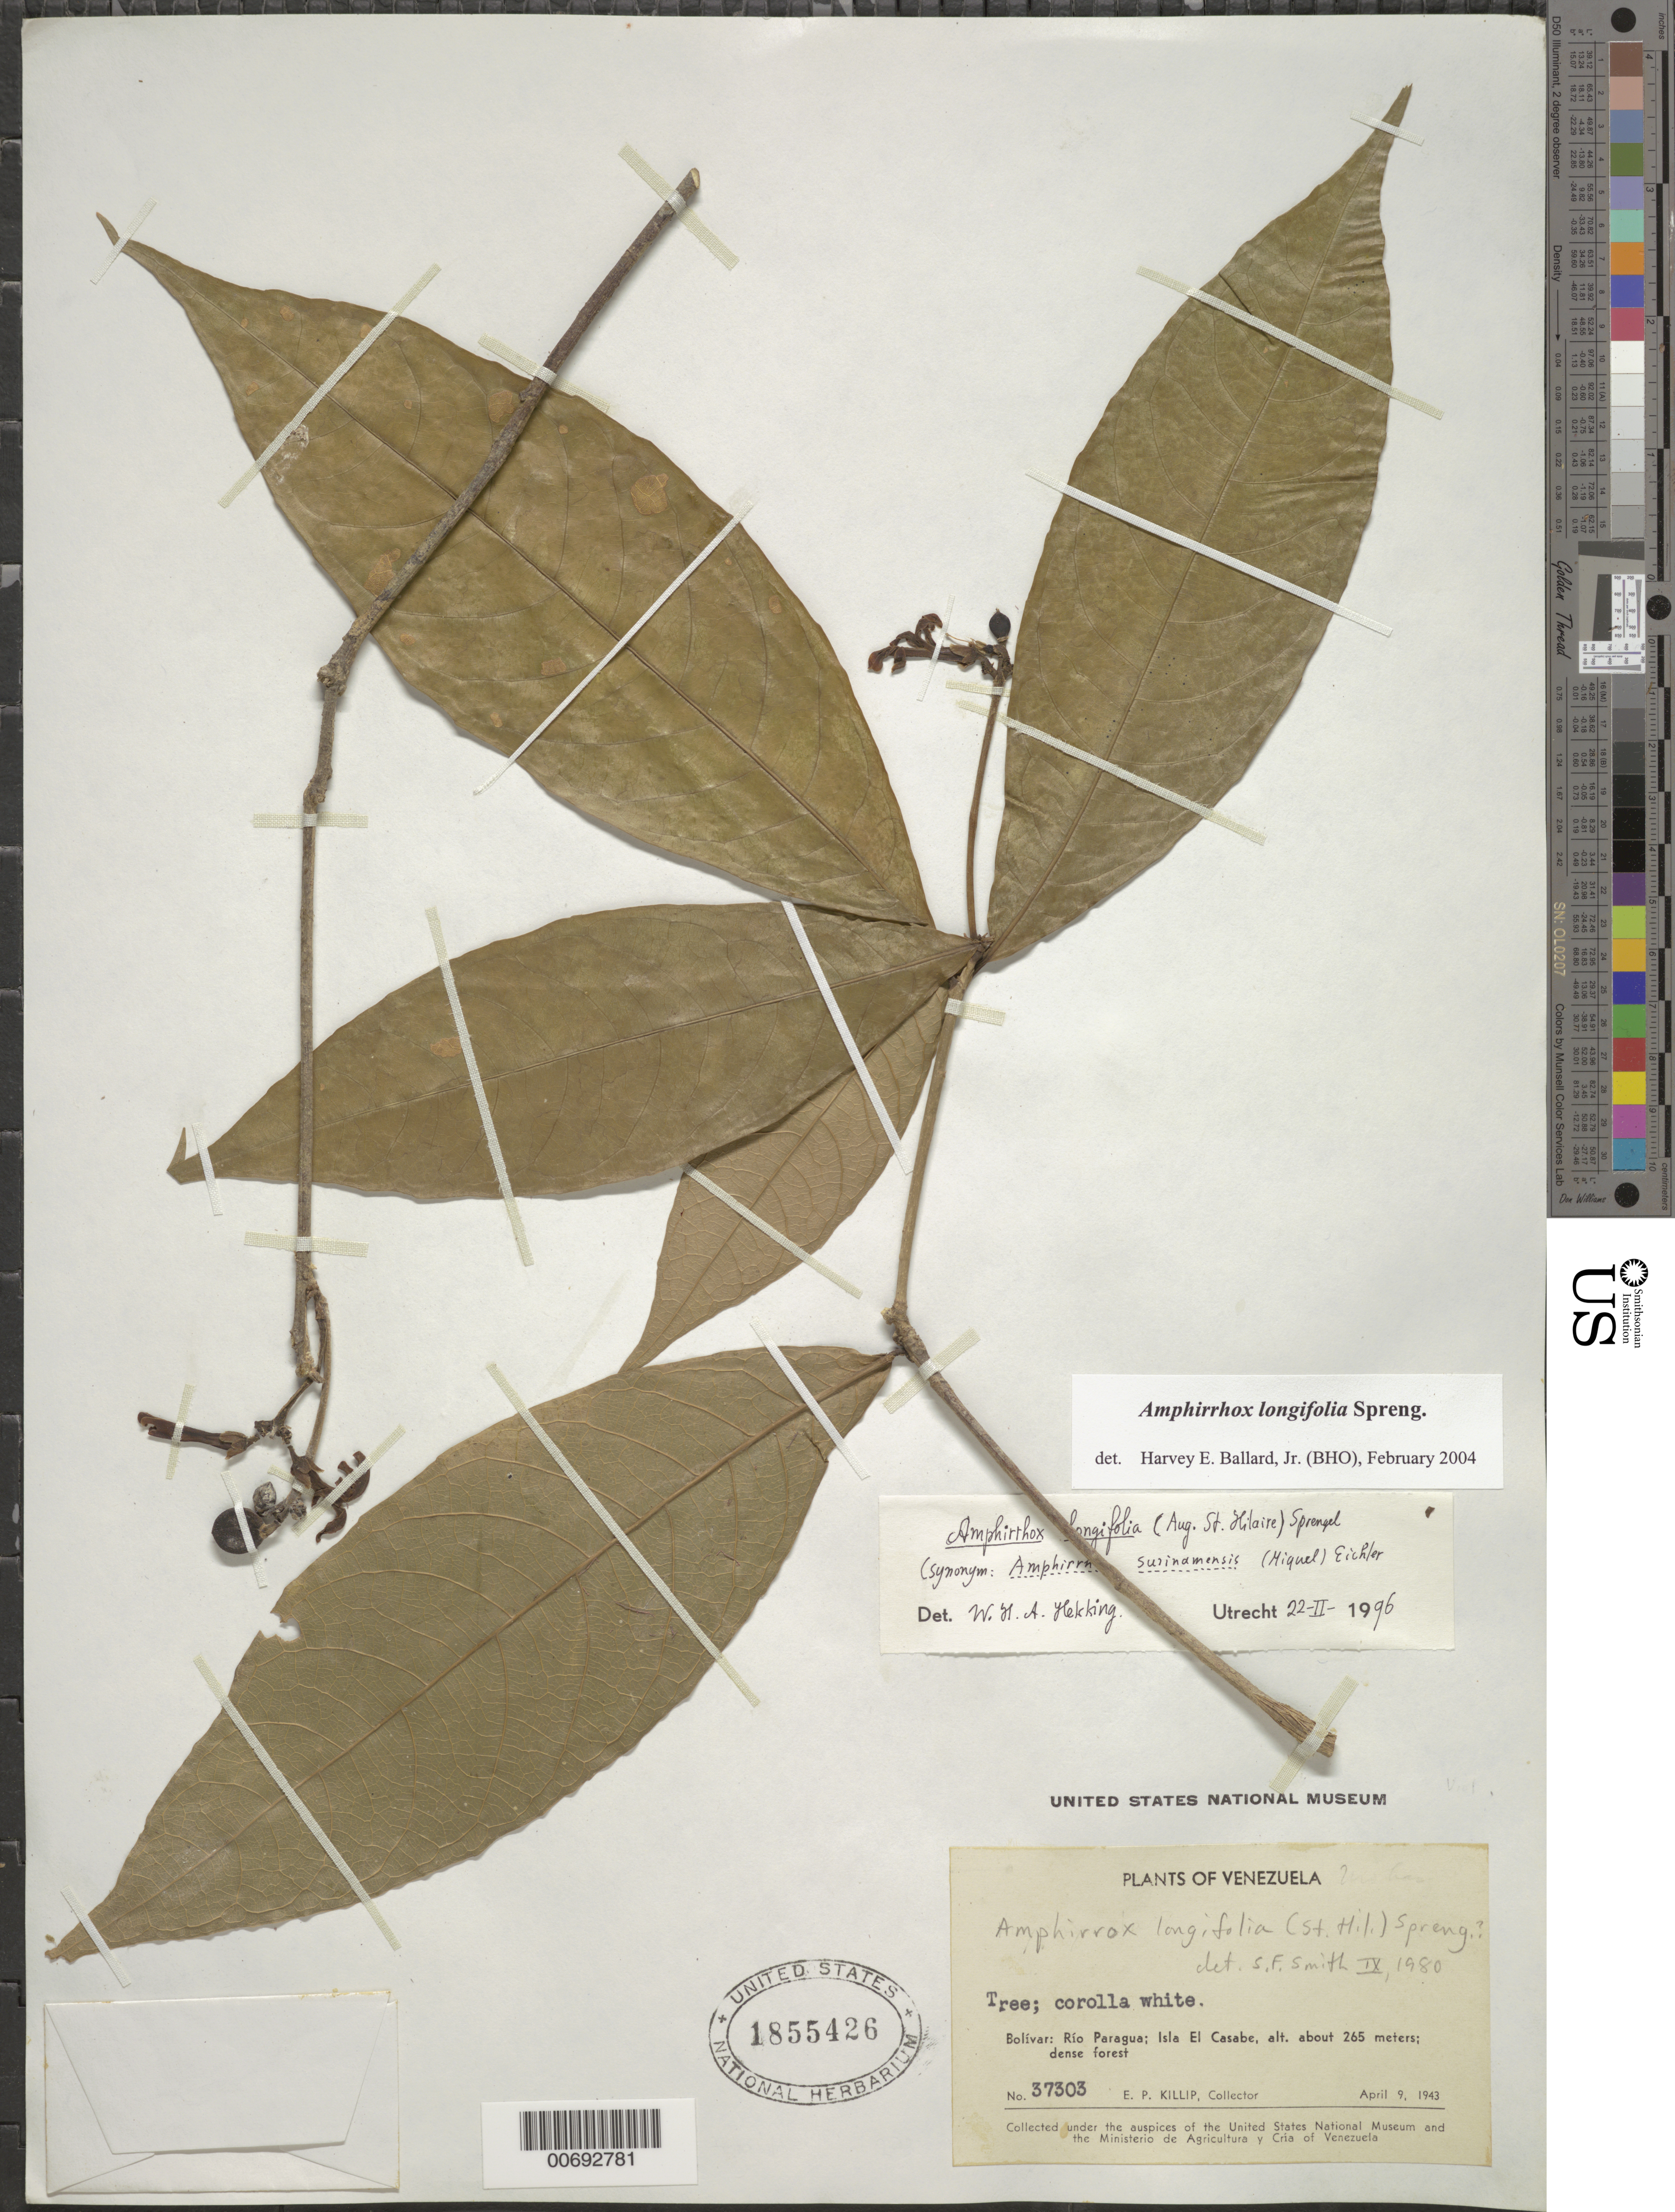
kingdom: Plantae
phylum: Tracheophyta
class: Magnoliopsida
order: Malpighiales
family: Violaceae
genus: Amphirrhox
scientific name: Amphirrhox longifolia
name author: (A. St.-Hil.) Spreng.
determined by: Ballard, Harvey E.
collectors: E. P. Killip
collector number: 37303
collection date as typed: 9-Apr-43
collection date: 1943-04-09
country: Venezuela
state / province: Bolívar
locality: Río Paragua, Isla El Casabe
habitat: Dense forest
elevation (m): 265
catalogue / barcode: US 1855426